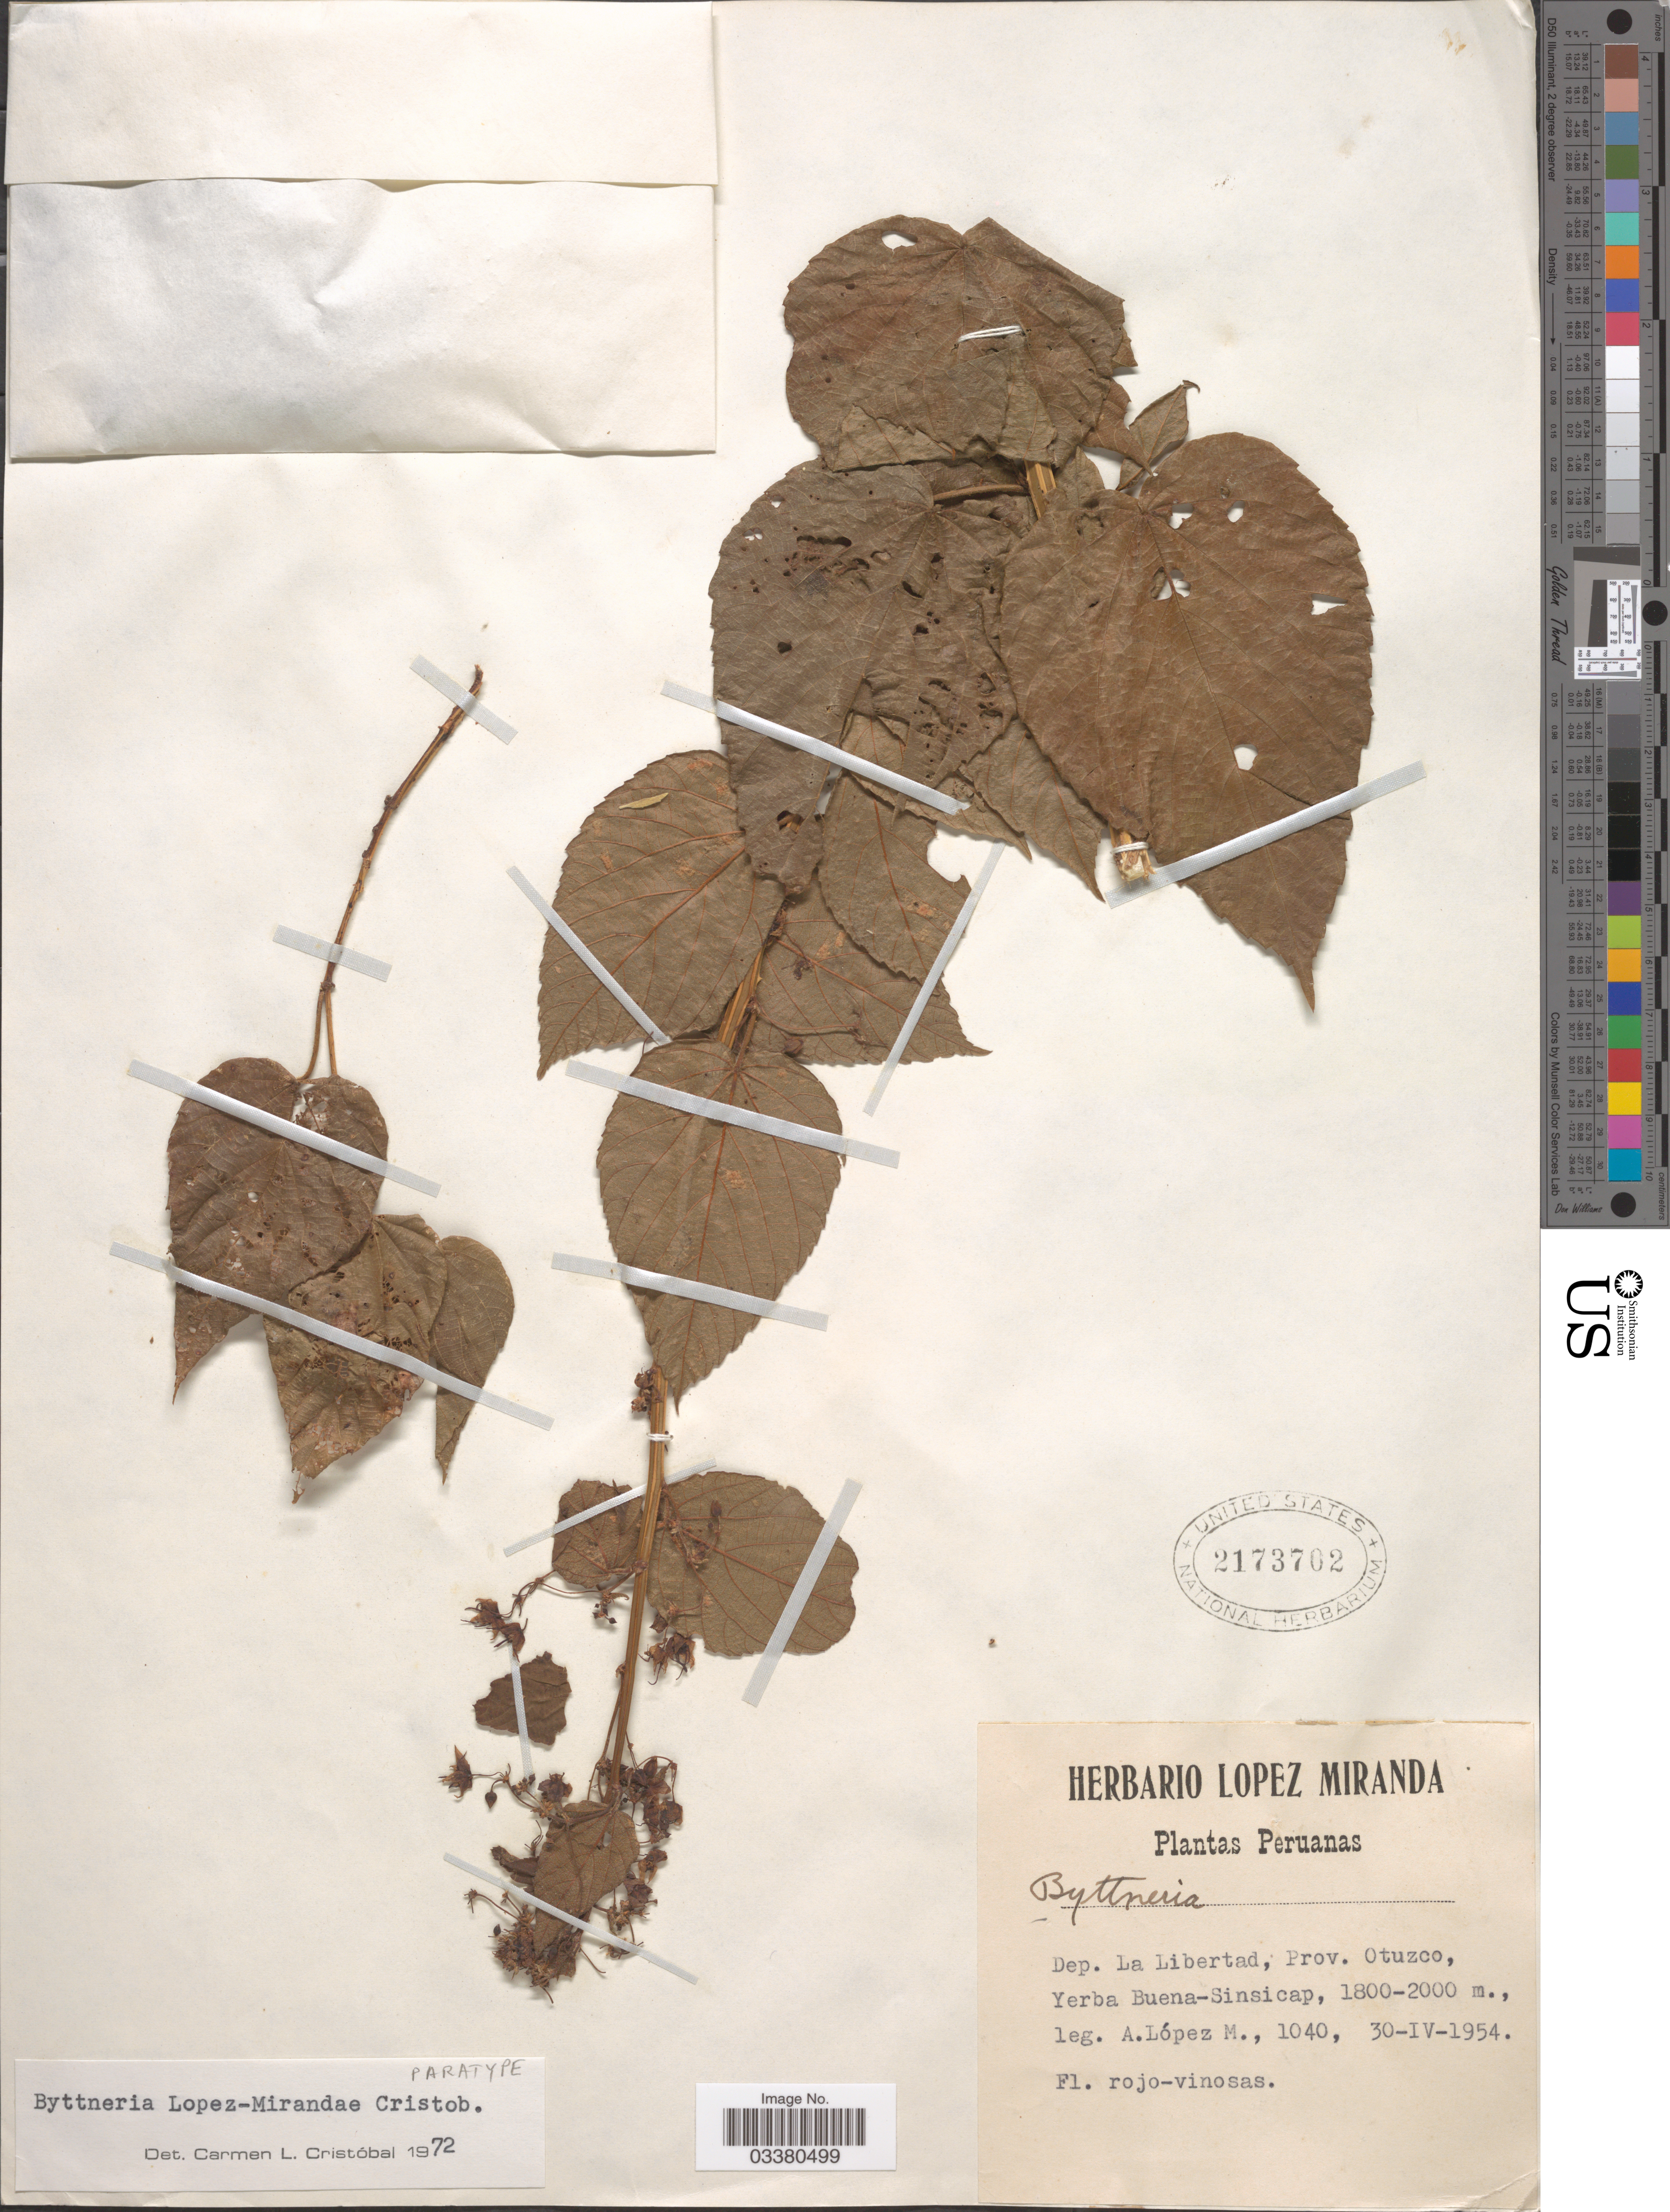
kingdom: Plantae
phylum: Tracheophyta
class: Magnoliopsida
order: Malvales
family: Malvaceae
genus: Byttneria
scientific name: Byttneria lopez-mirandae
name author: Cristóbal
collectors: A. López M.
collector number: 1040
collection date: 1954-04-30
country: Peru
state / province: La Libertad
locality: Dep. La Libertad, Prov. Otuzco, Yerba Buena-Sinsicap.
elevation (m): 1800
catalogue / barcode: US 2173702